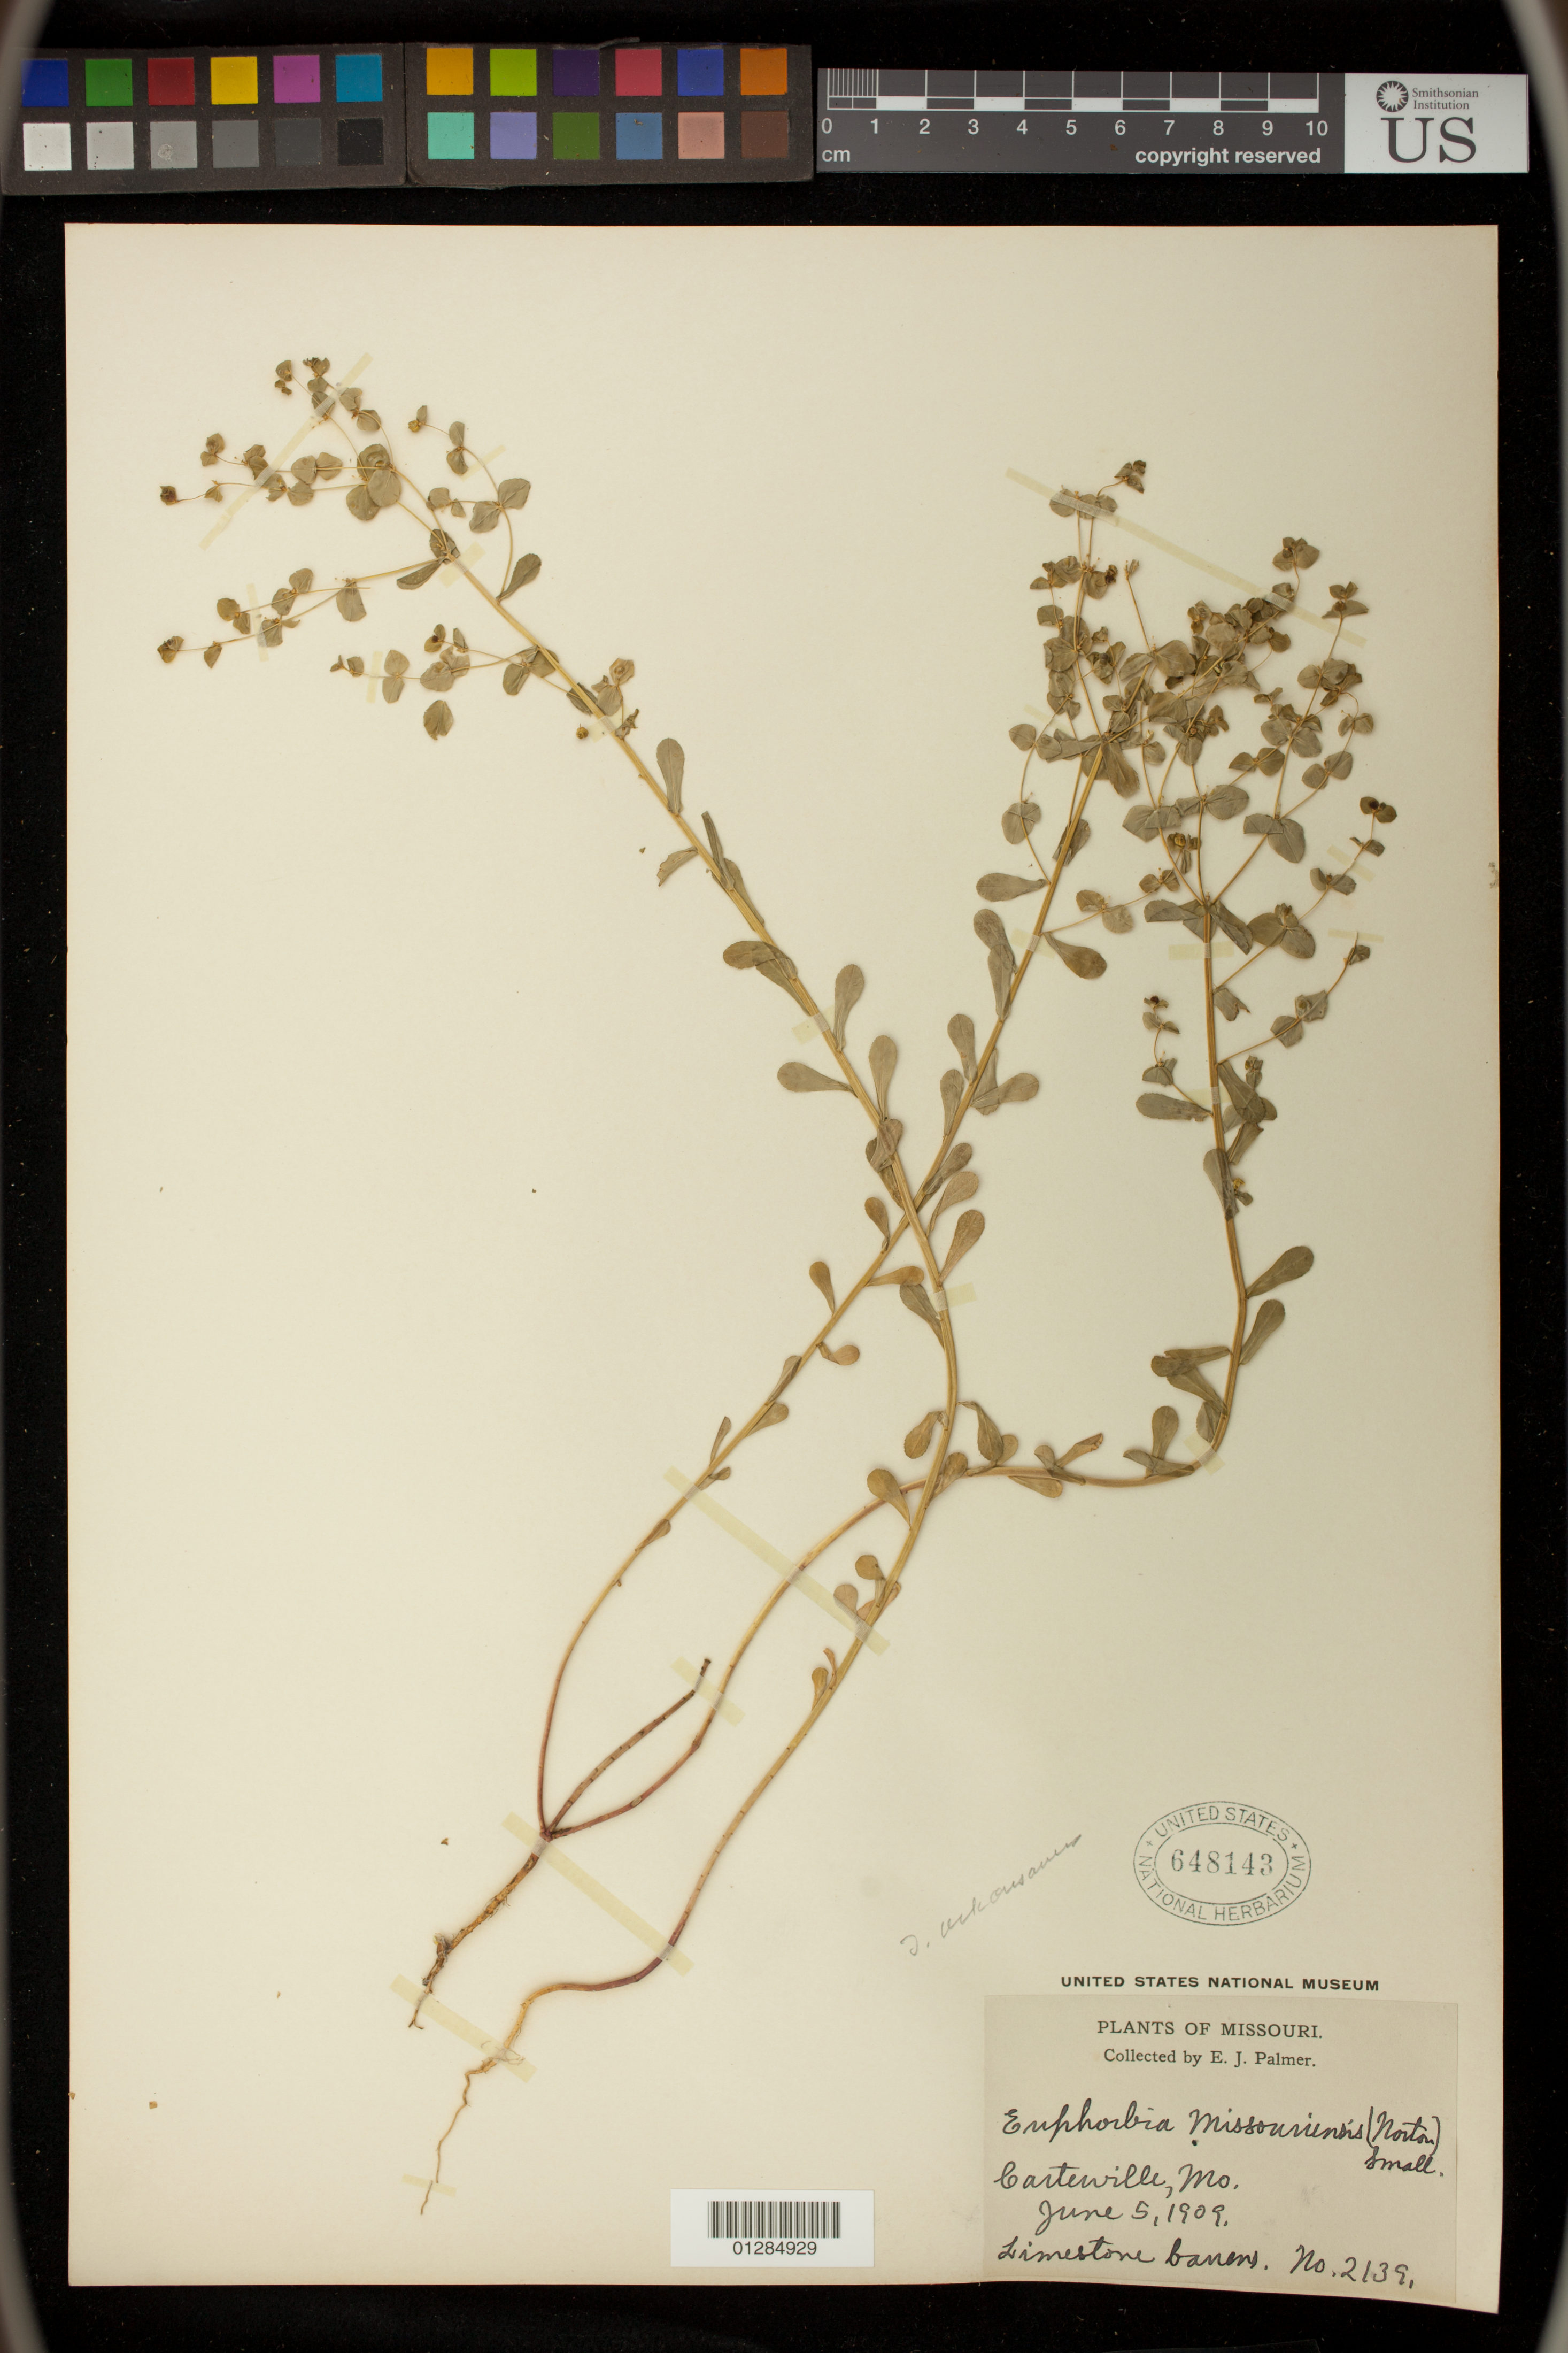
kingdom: Plantae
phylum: Tracheophyta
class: Magnoliopsida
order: Malpighiales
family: Euphorbiaceae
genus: Euphorbia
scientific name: Euphorbia spathulata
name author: Lam.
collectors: E. J. Palmer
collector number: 2139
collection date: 1909-06-05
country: United States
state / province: Missouri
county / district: Jasper County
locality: Carterville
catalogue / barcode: US 648143